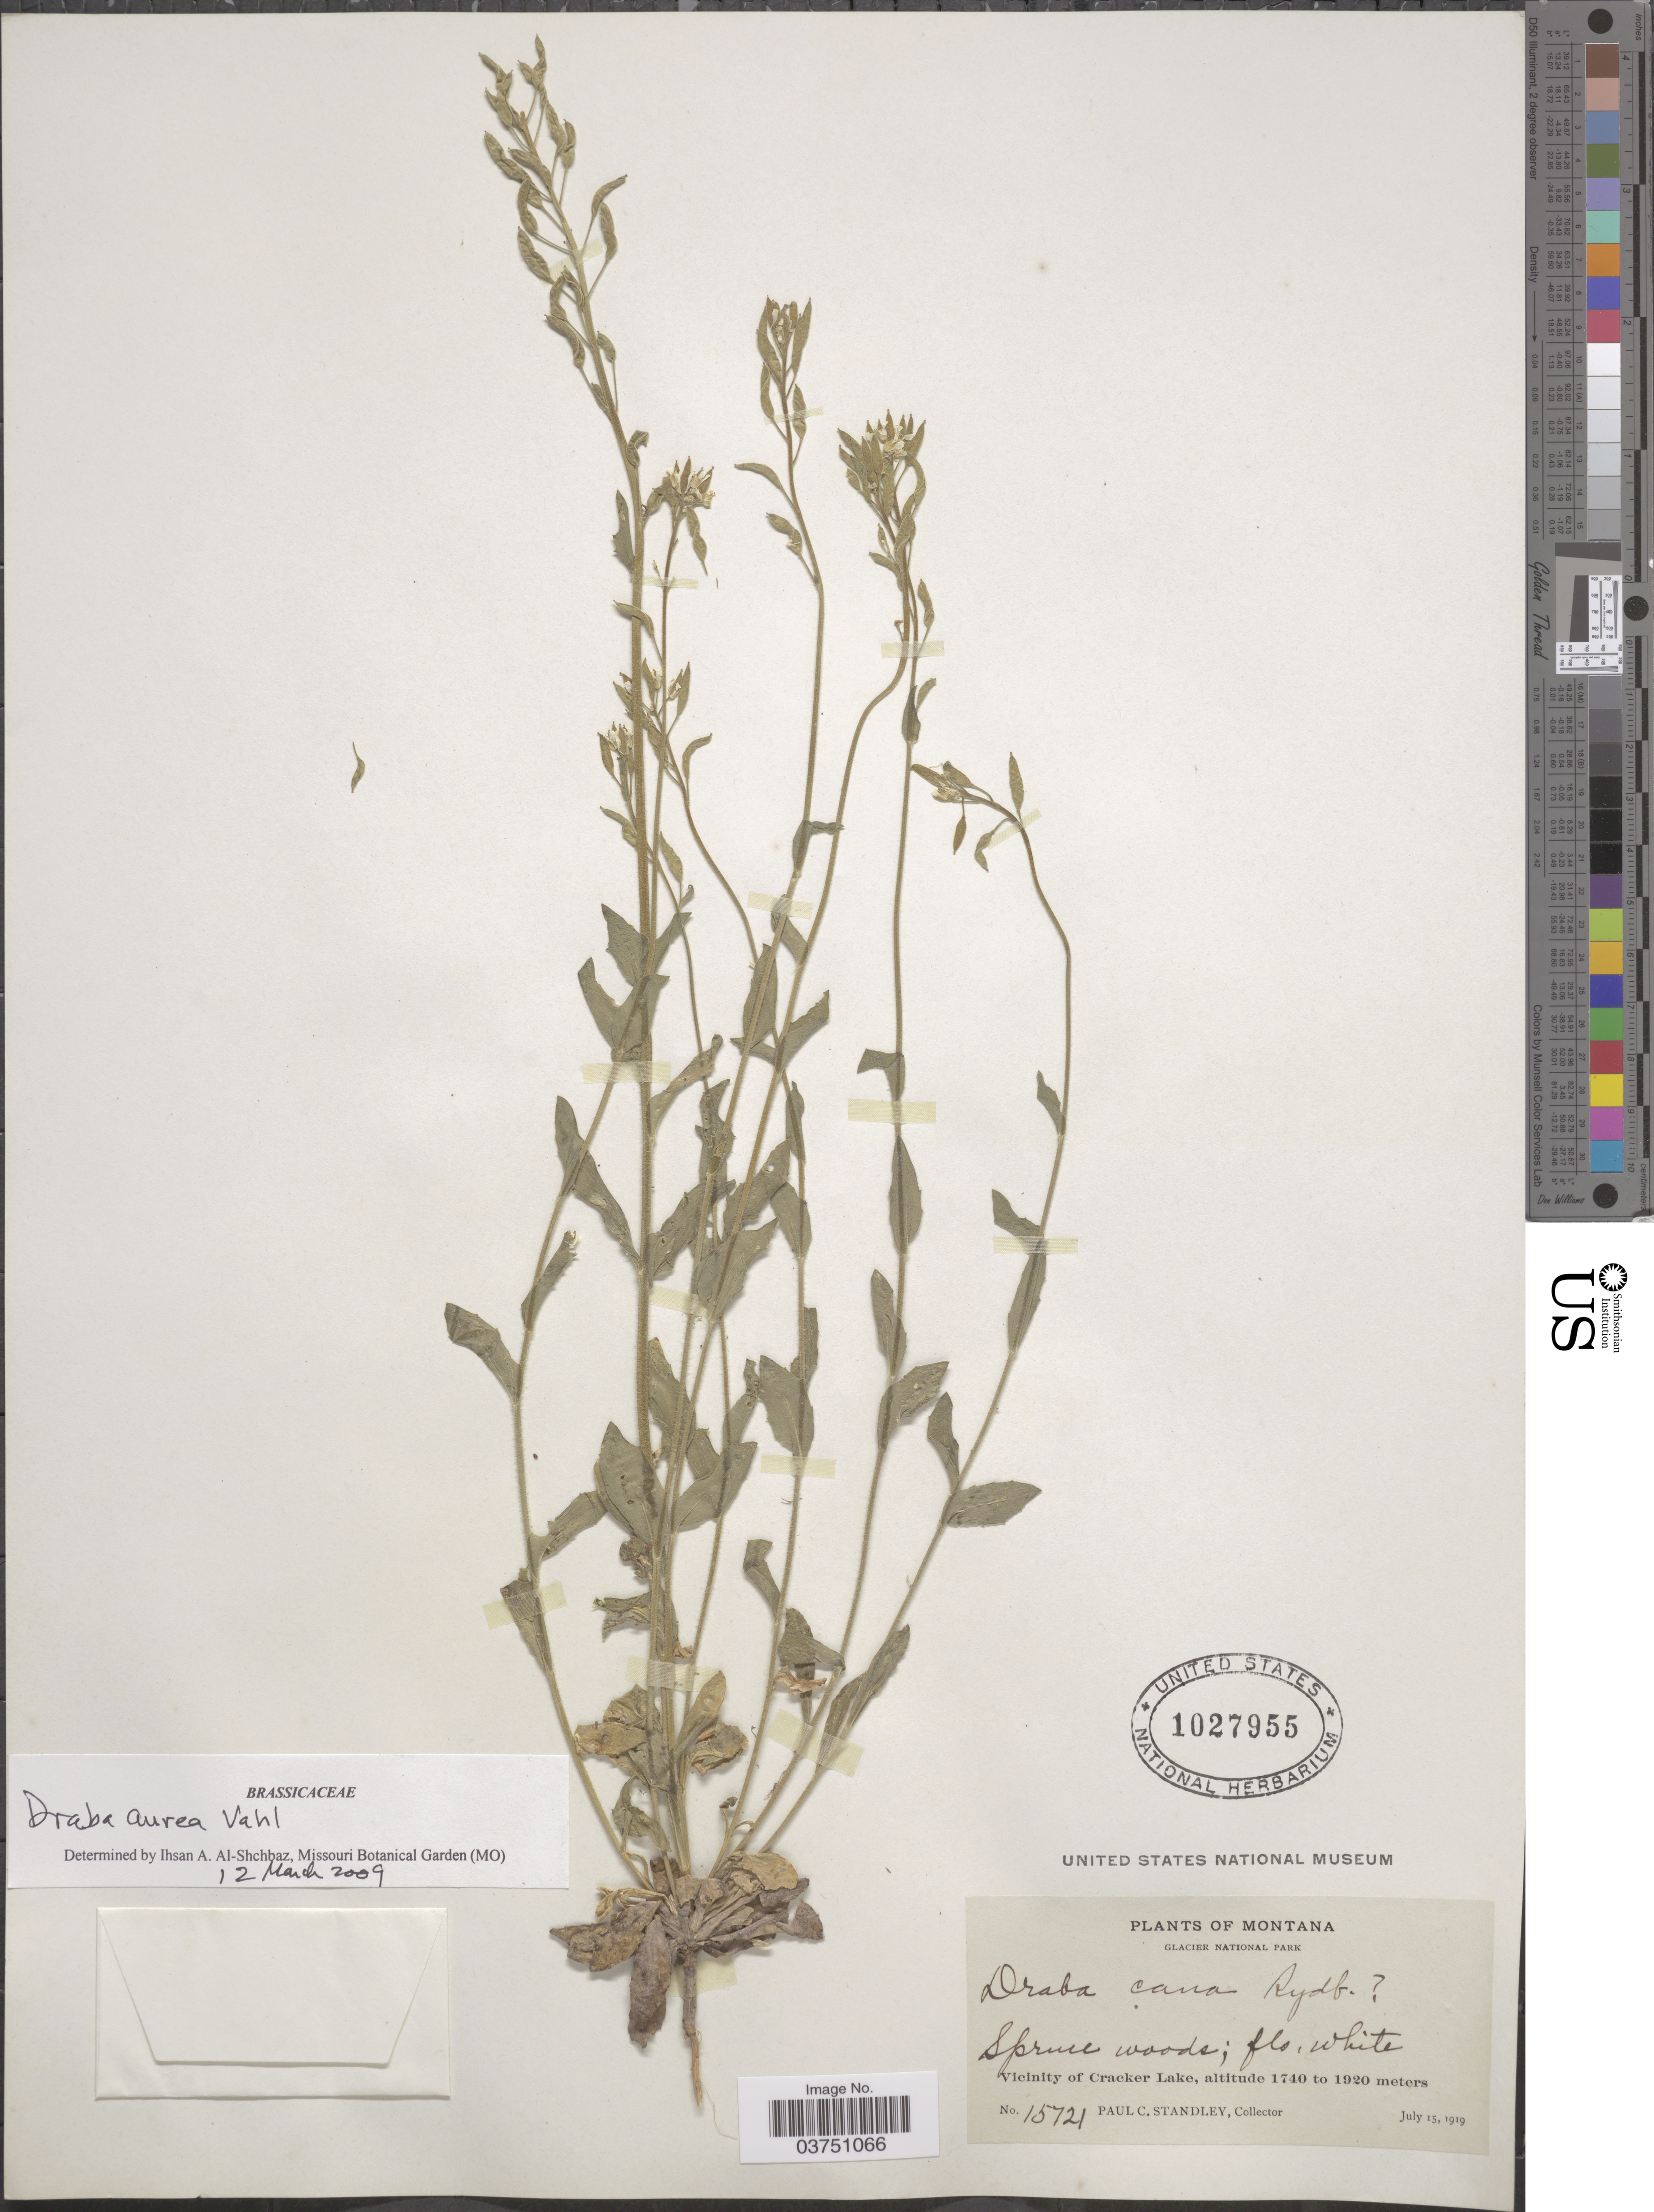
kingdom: Plantae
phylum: Tracheophyta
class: Magnoliopsida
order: Brassicales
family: Brassicaceae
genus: Draba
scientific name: Draba cana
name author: Rydb.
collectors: P. C. Standley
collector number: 15721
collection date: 1919-07-15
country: United States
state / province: Montana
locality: Glacier National Park. Vicinity of Cracker Lake.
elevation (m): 1740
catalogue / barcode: US 1027955